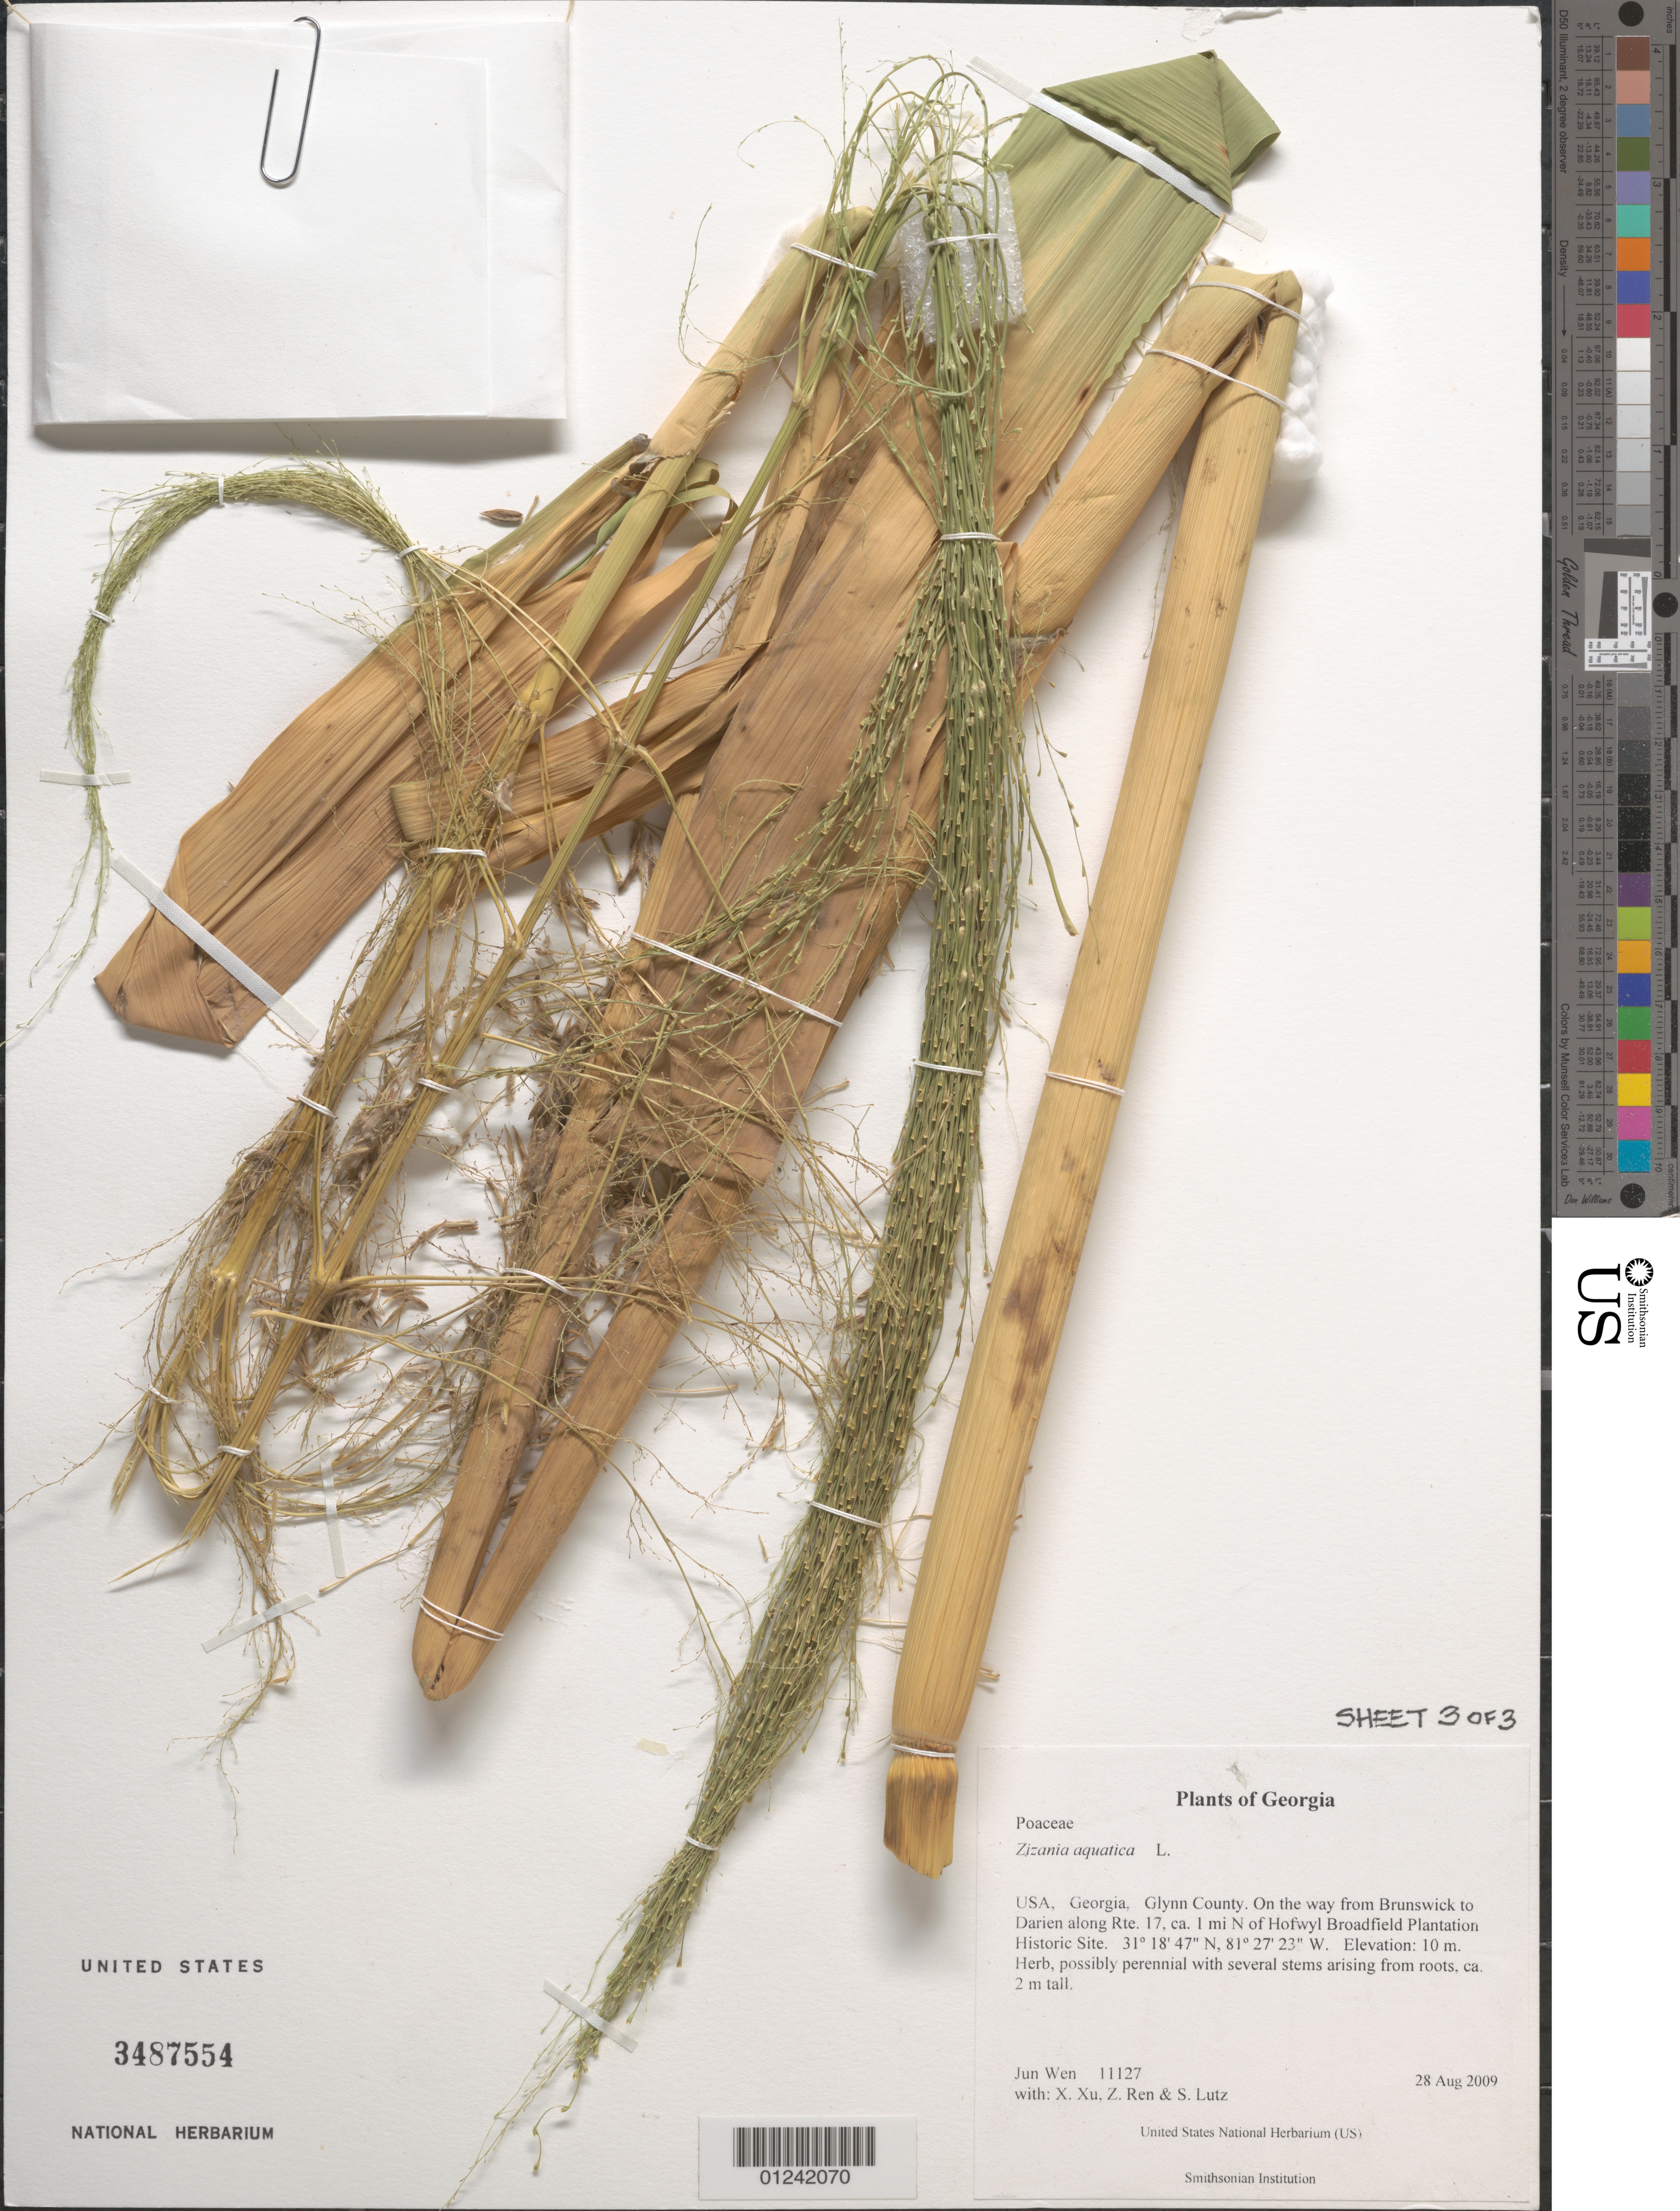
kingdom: Plantae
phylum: Tracheophyta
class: Liliopsida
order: Poales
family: Poaceae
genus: Zizania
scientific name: Zizania aquatica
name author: L.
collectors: J. Wen, X. Xu, Z. Ren & S. Lutz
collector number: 11127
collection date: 2009-08-28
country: United States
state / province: Georgia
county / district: Glynn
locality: On the way from Brunswick to Darien along Rte. 17, ca. 1 mi N of Hofwyl Broadfield Plantation Historic Site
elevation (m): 10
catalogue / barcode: US 3487554